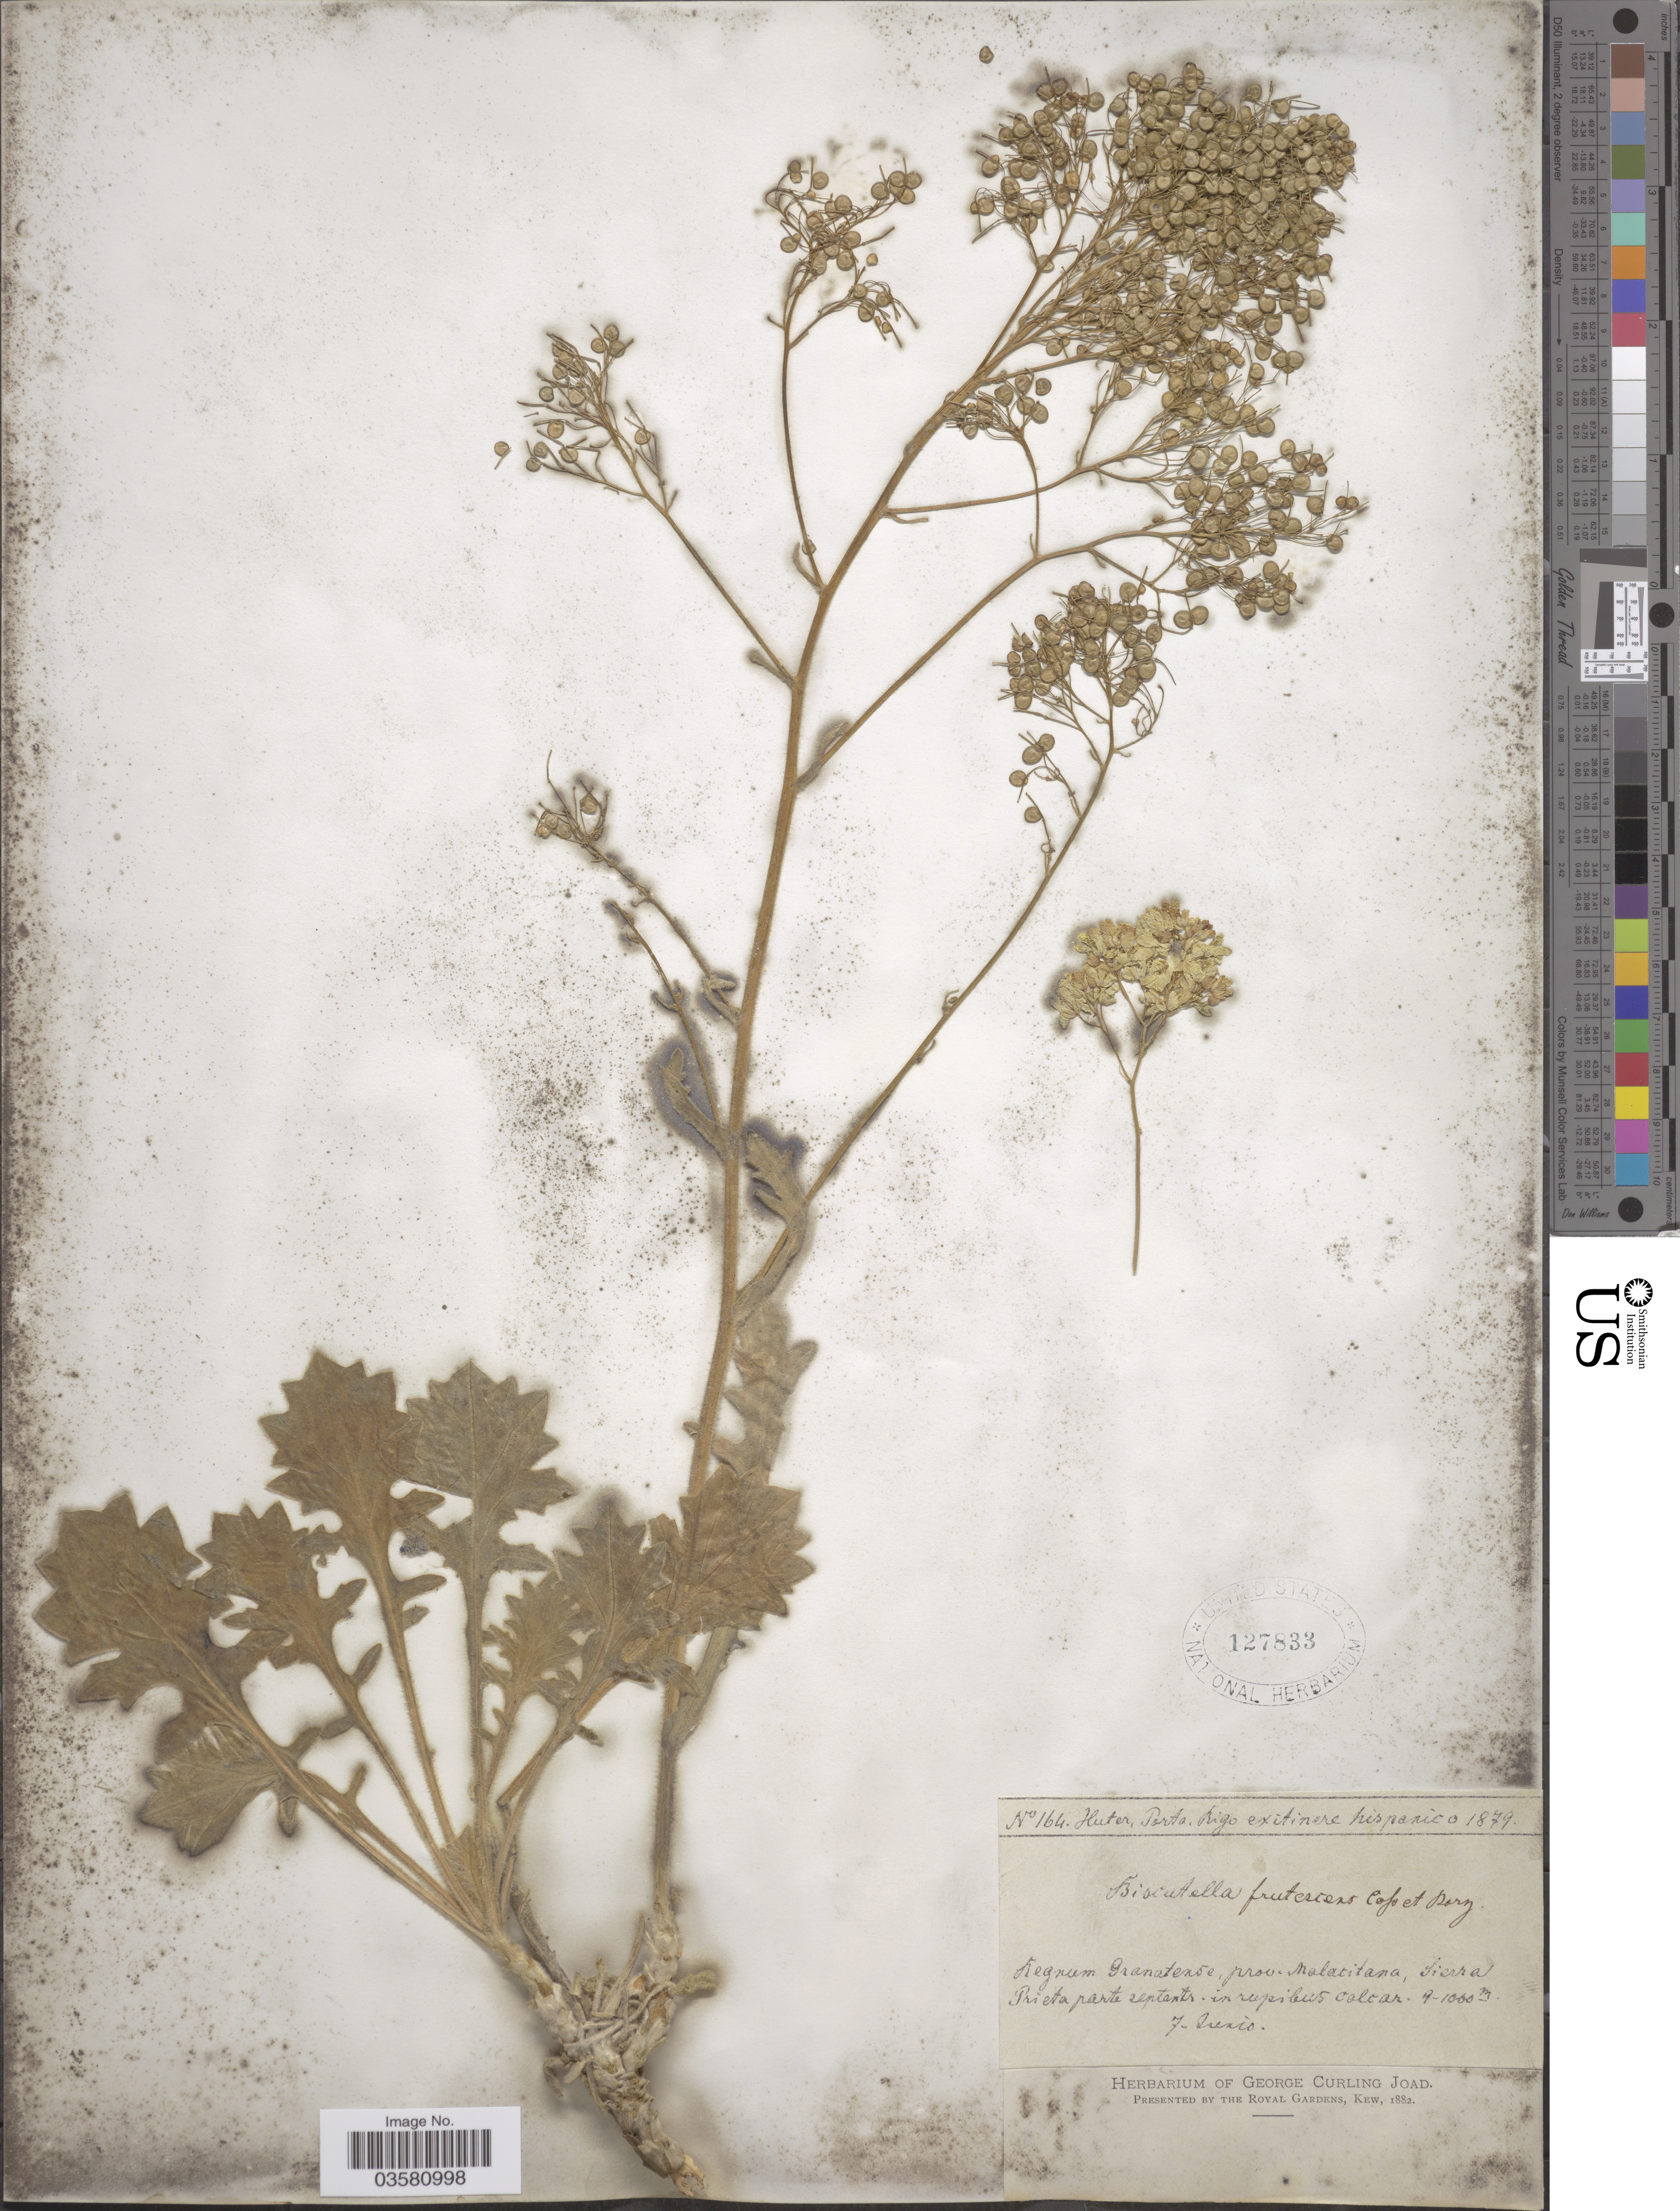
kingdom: Plantae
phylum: Tracheophyta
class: Magnoliopsida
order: Brassicales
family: Brassicaceae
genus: Biscutella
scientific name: Biscutella frutescens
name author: Coss.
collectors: -. Huter, -- Porta & -- Rigo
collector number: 164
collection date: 1879-06-07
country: Spain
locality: Hispanico. Regnum Granatexse, prov. Malacitana, Sierra Prieta parte septentr. in rupibus calcar.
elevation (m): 900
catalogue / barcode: US 127833